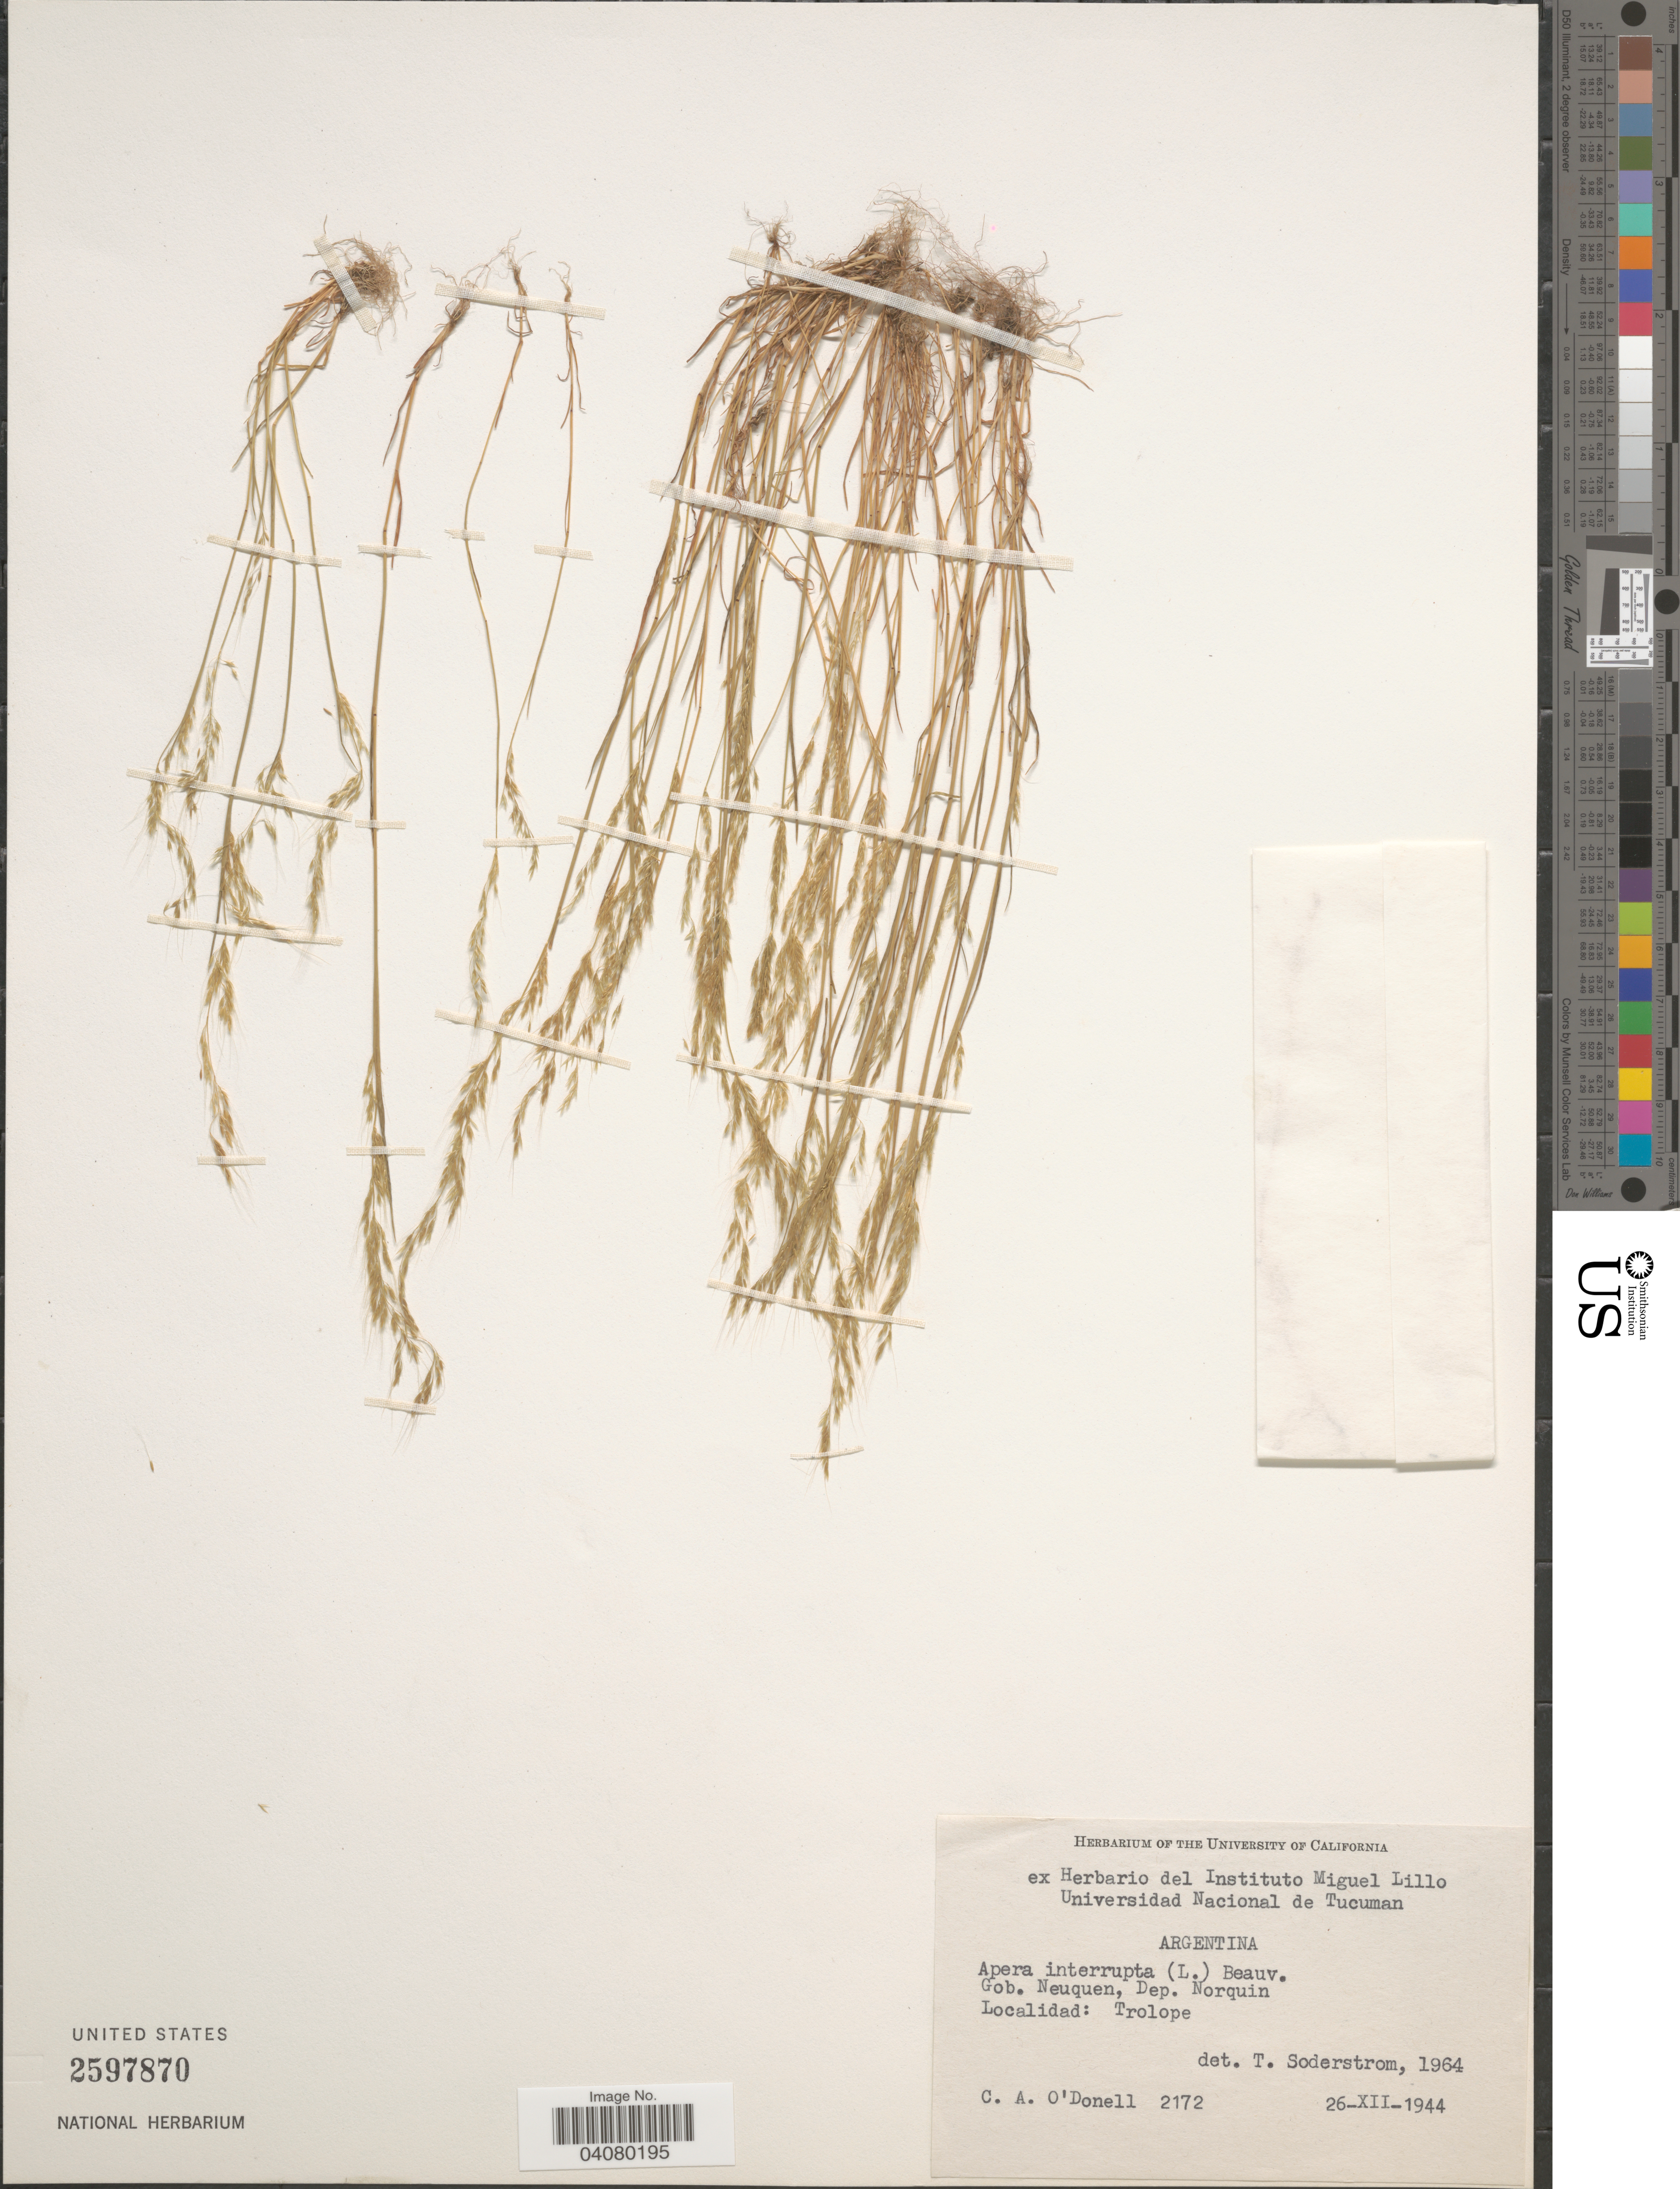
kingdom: Plantae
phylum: Tracheophyta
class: Liliopsida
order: Poales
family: Poaceae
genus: Apera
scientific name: Apera interrupta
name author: (L.) P. Beauv.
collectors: C. A. O'Donell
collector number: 2172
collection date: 1944-12-26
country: Argentina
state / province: Neuquen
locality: Gob. Neuquen, Dep. Norquin. Trolope.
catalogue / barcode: US 2597870